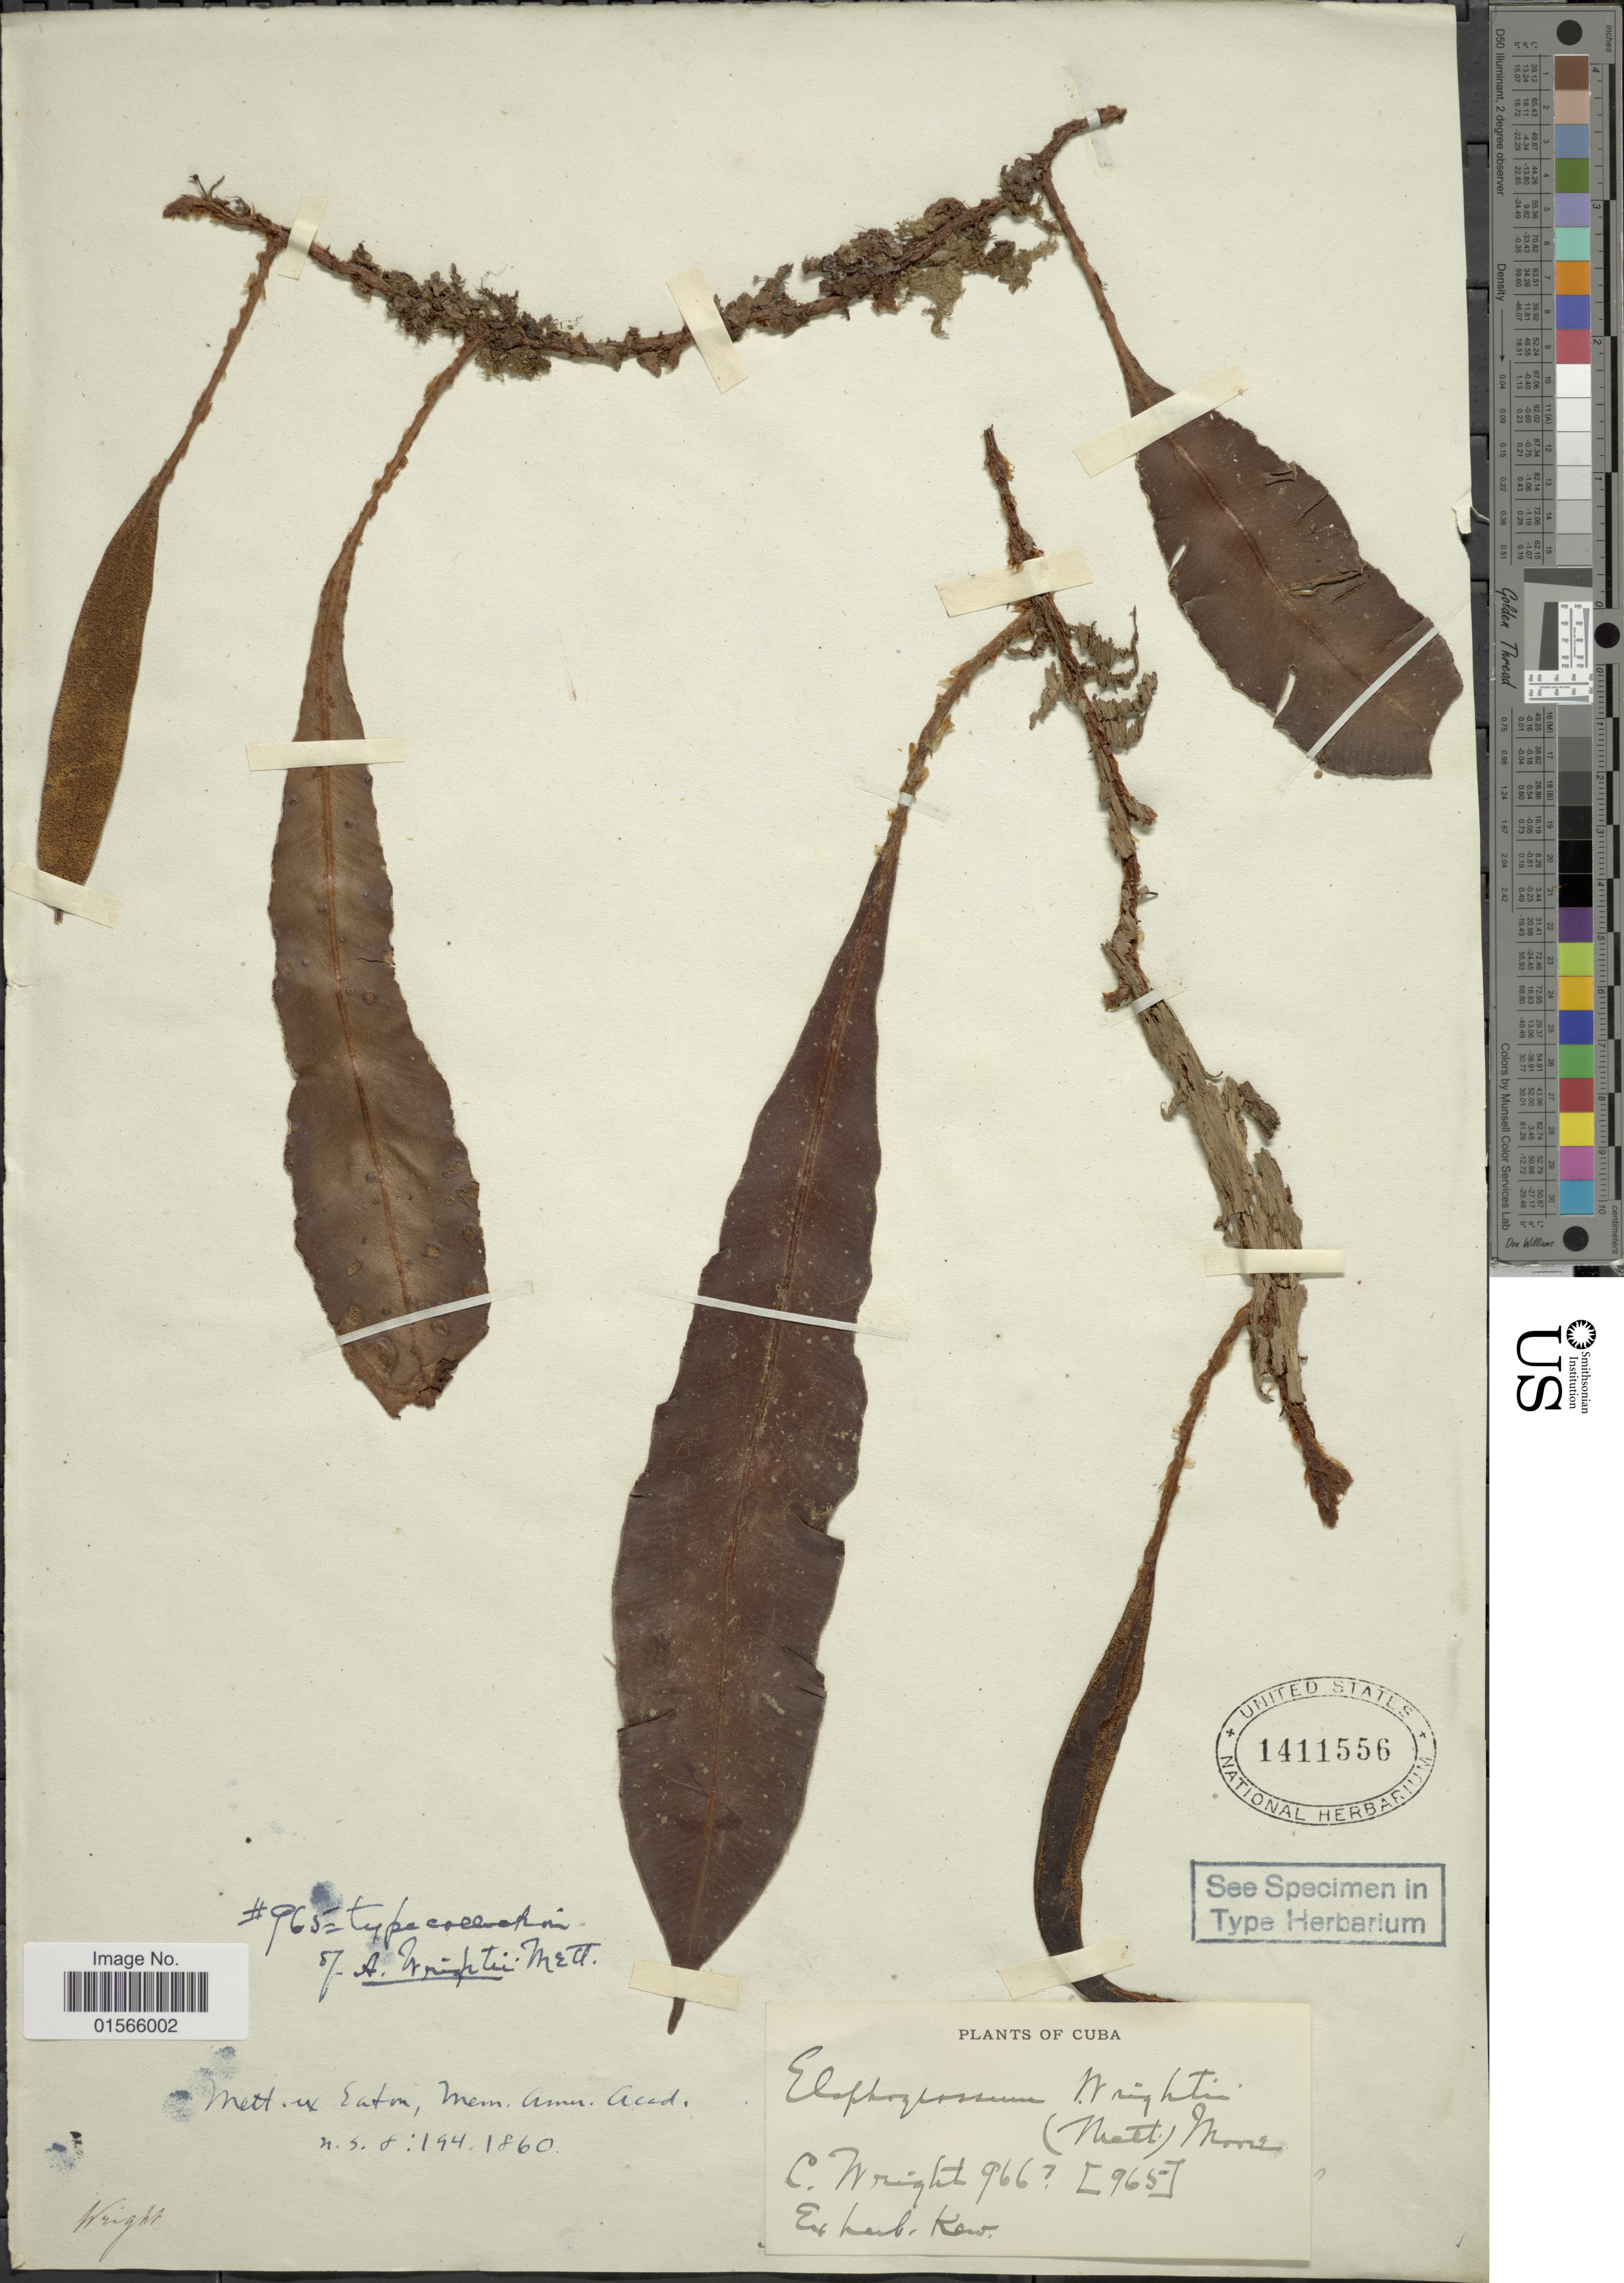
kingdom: Plantae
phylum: Tracheophyta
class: Polypodiopsida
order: Polypodiales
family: Dryopteridaceae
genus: Elaphoglossum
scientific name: Elaphoglossum wrightii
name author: (Mett. ex D.C. Eaton) T. Moore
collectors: C. Wright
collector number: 966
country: Cuba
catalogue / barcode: US 1411556